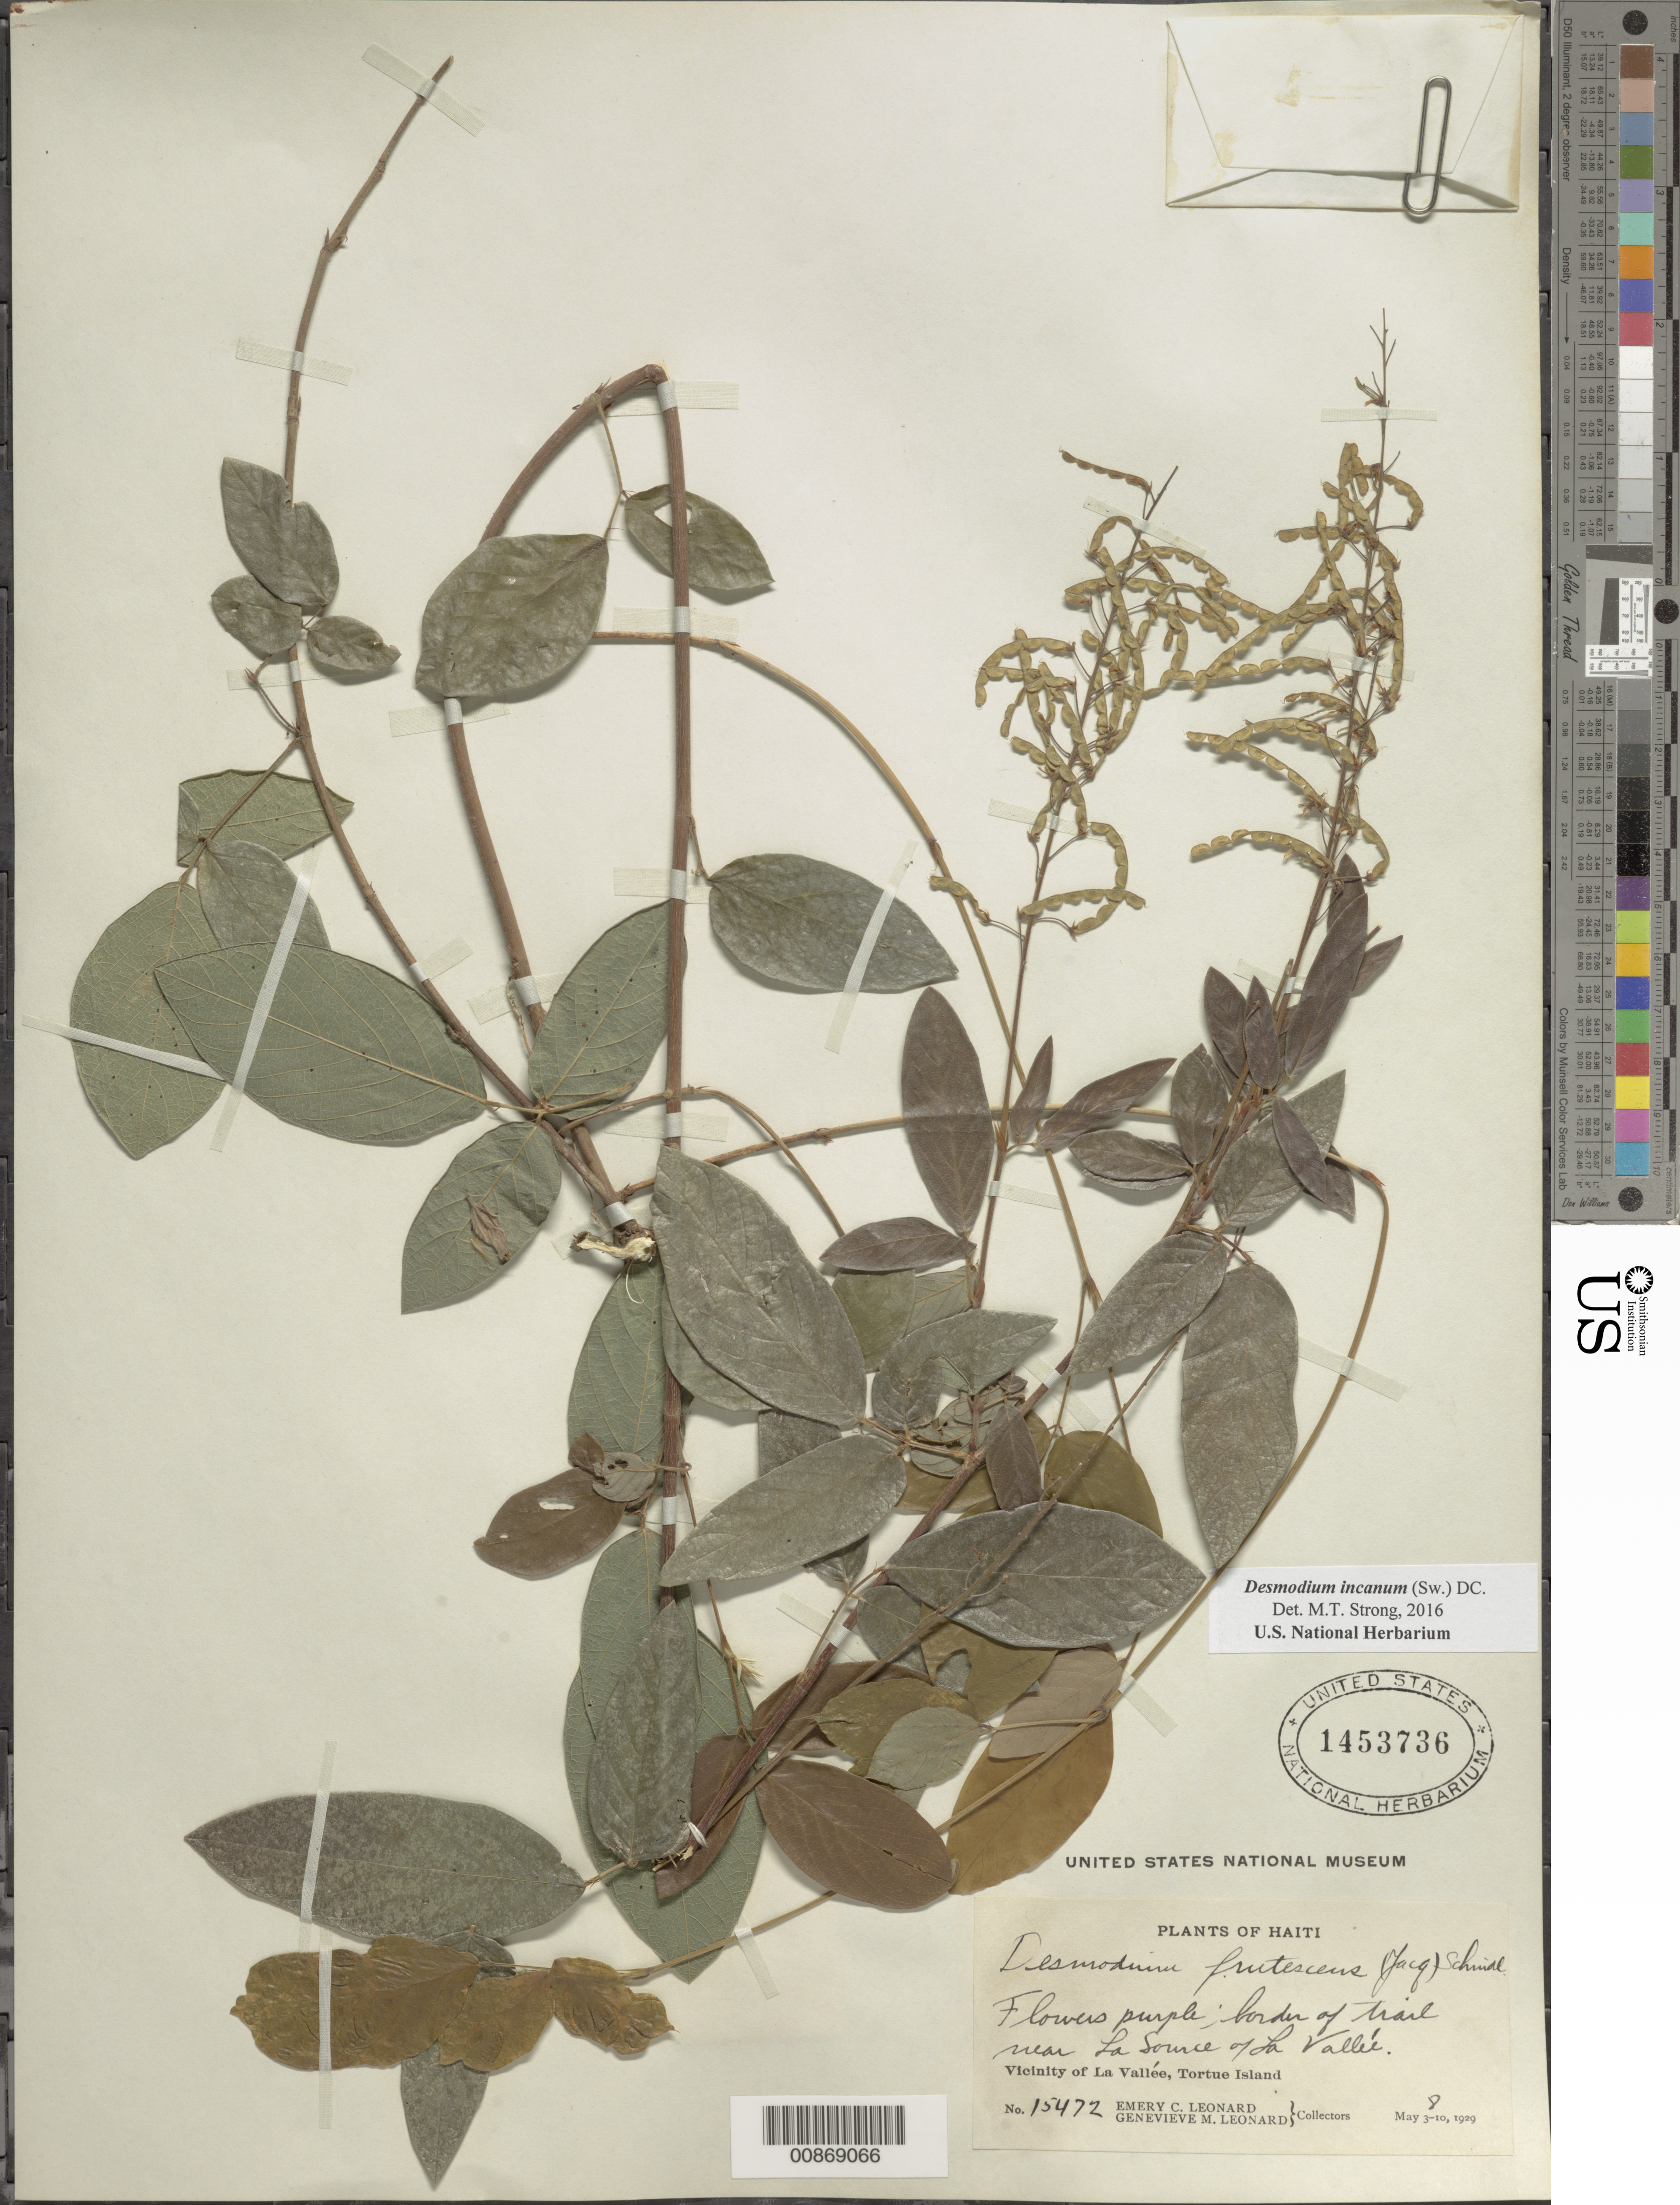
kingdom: Plantae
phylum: Tracheophyta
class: Magnoliopsida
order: Fabales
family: Fabaceae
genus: Desmodium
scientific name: Desmodium incanum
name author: (Sw.) DC.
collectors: E. C. Leonard & G. M. Leonard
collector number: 15472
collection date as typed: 08 May 1929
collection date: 1929-05-08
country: Haiti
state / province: Nord-Óuest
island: Île de la Tortue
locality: Vicinity of La Vallée, Tortue Island. Near La Source of La Vallée.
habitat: Border of trail.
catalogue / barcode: US 1453736